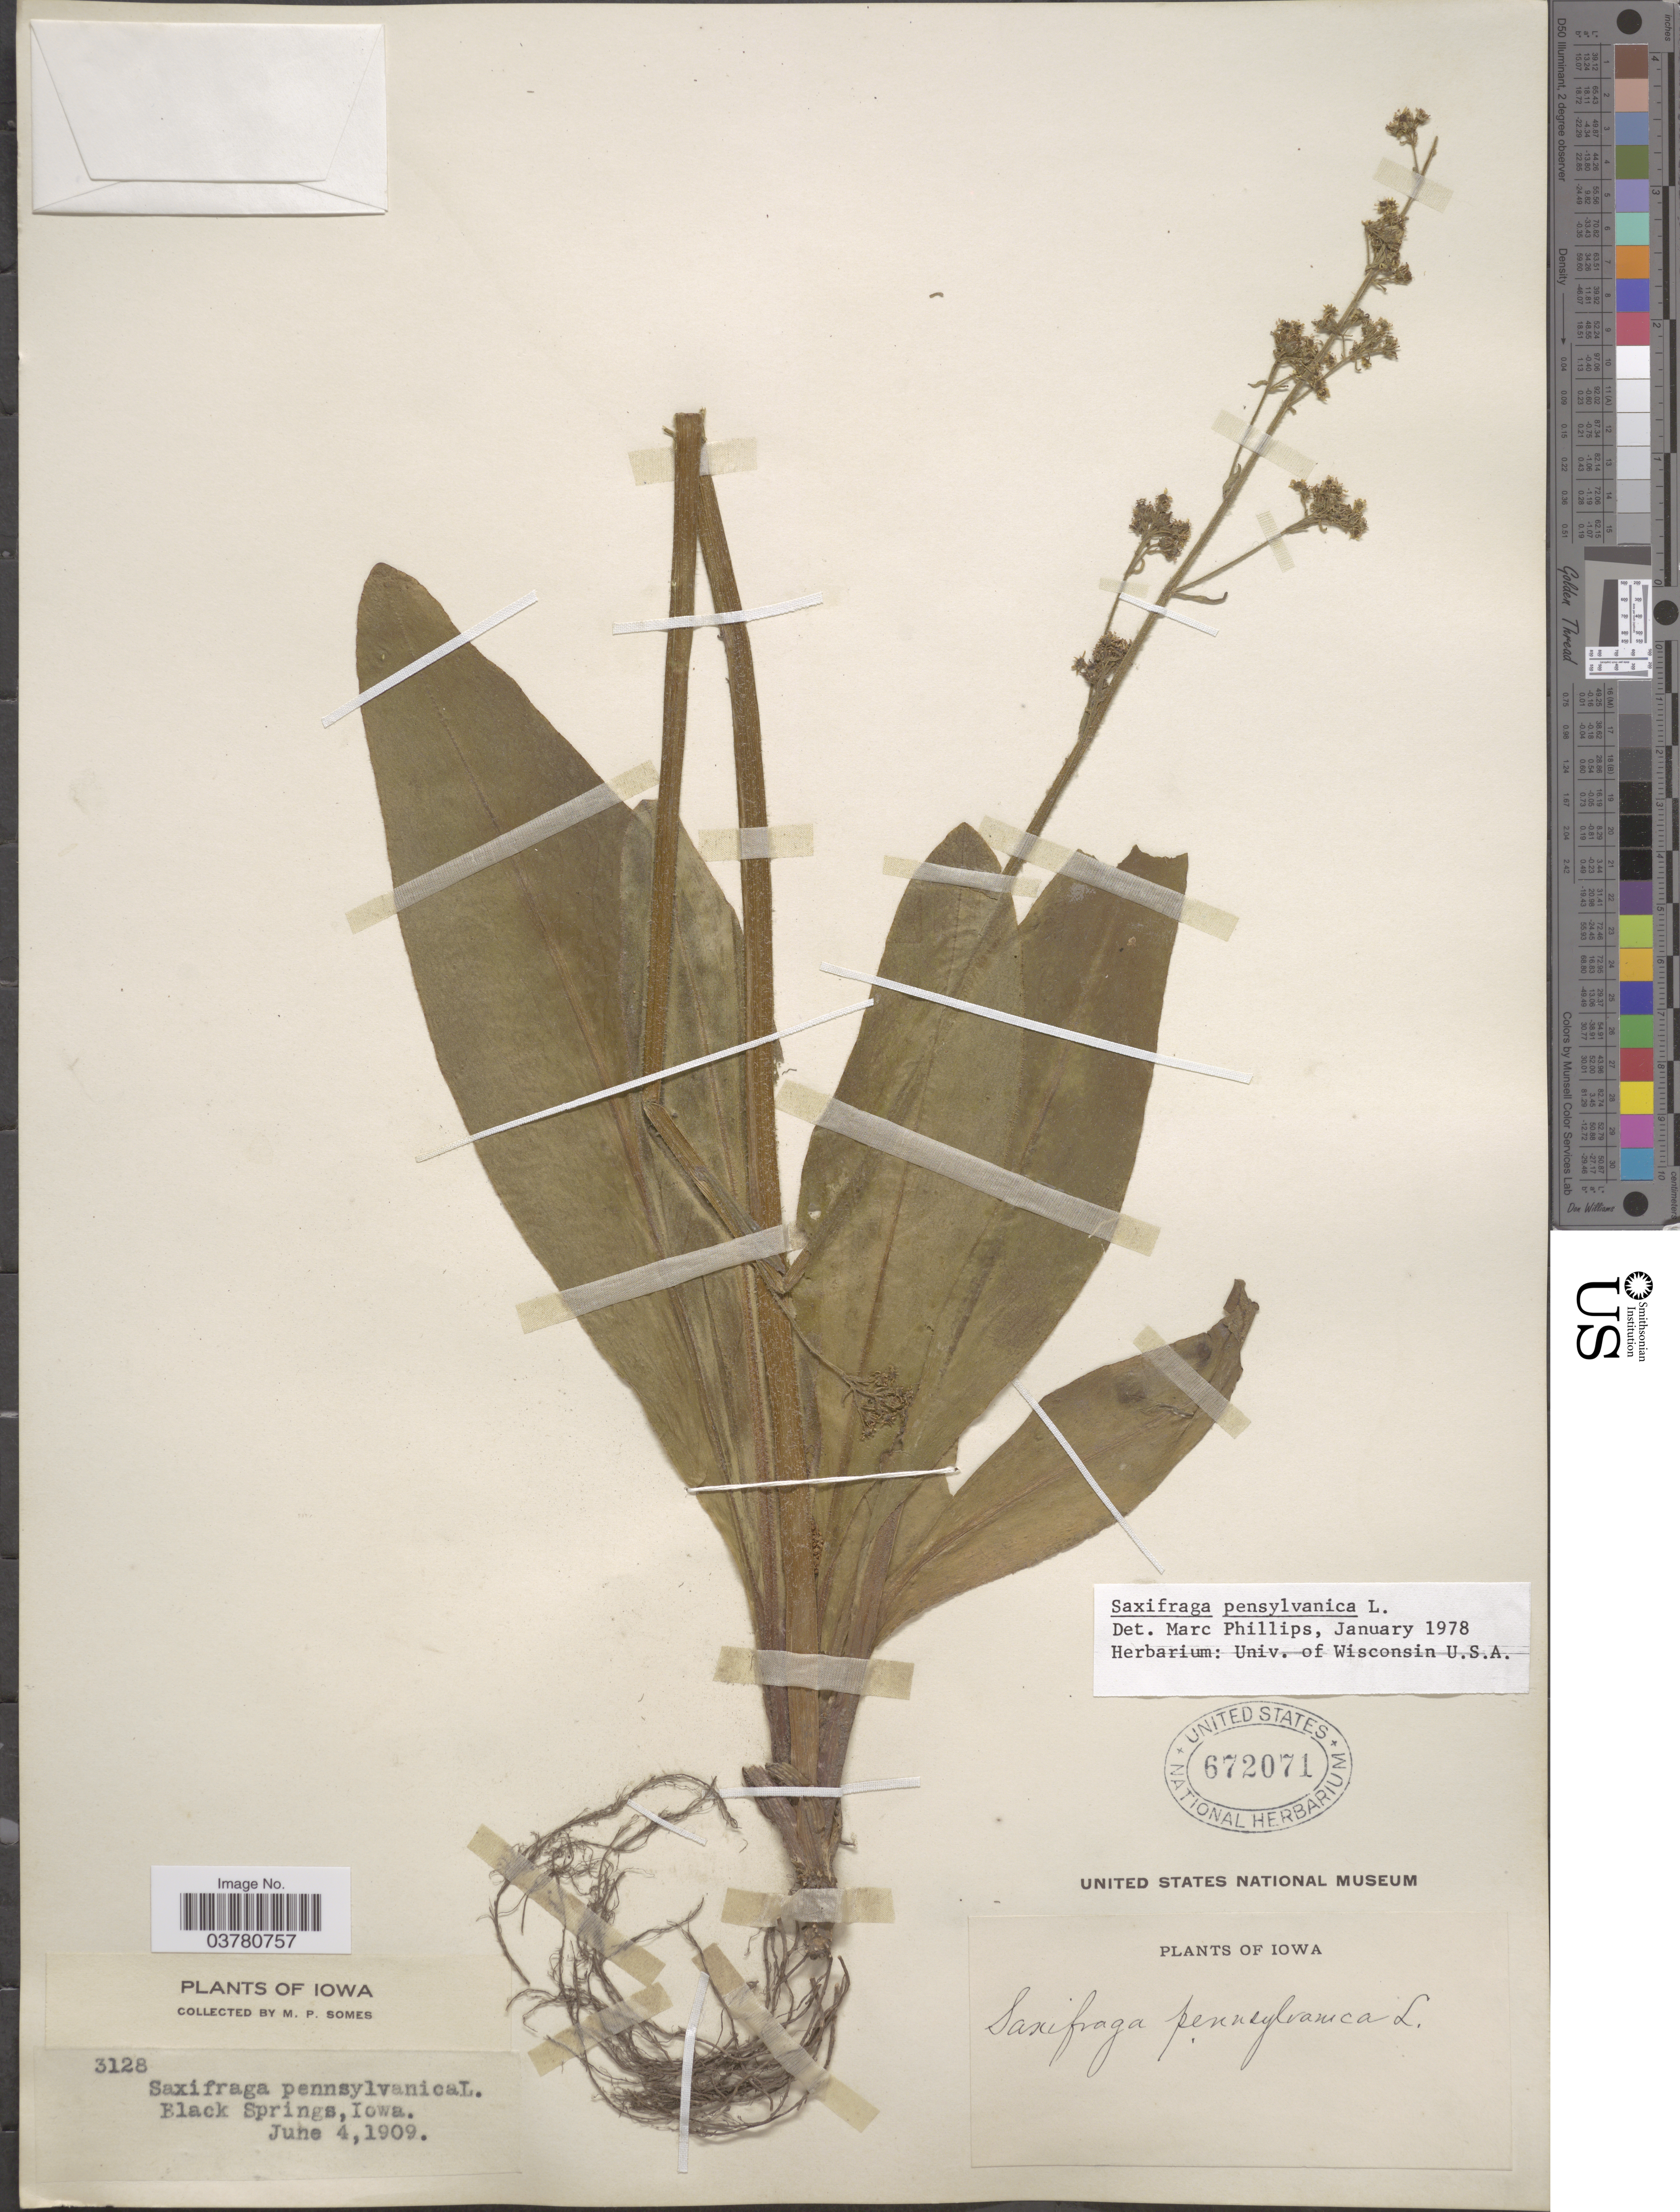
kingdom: Plantae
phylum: Tracheophyta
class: Magnoliopsida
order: Saxifragales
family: Saxifragaceae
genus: Micranthes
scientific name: Micranthes pensylvanica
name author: (L.) Haw.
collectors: M. Somes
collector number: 3128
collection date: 1909-06-04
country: United States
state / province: Iowa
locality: Black Springs.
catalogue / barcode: US 672071